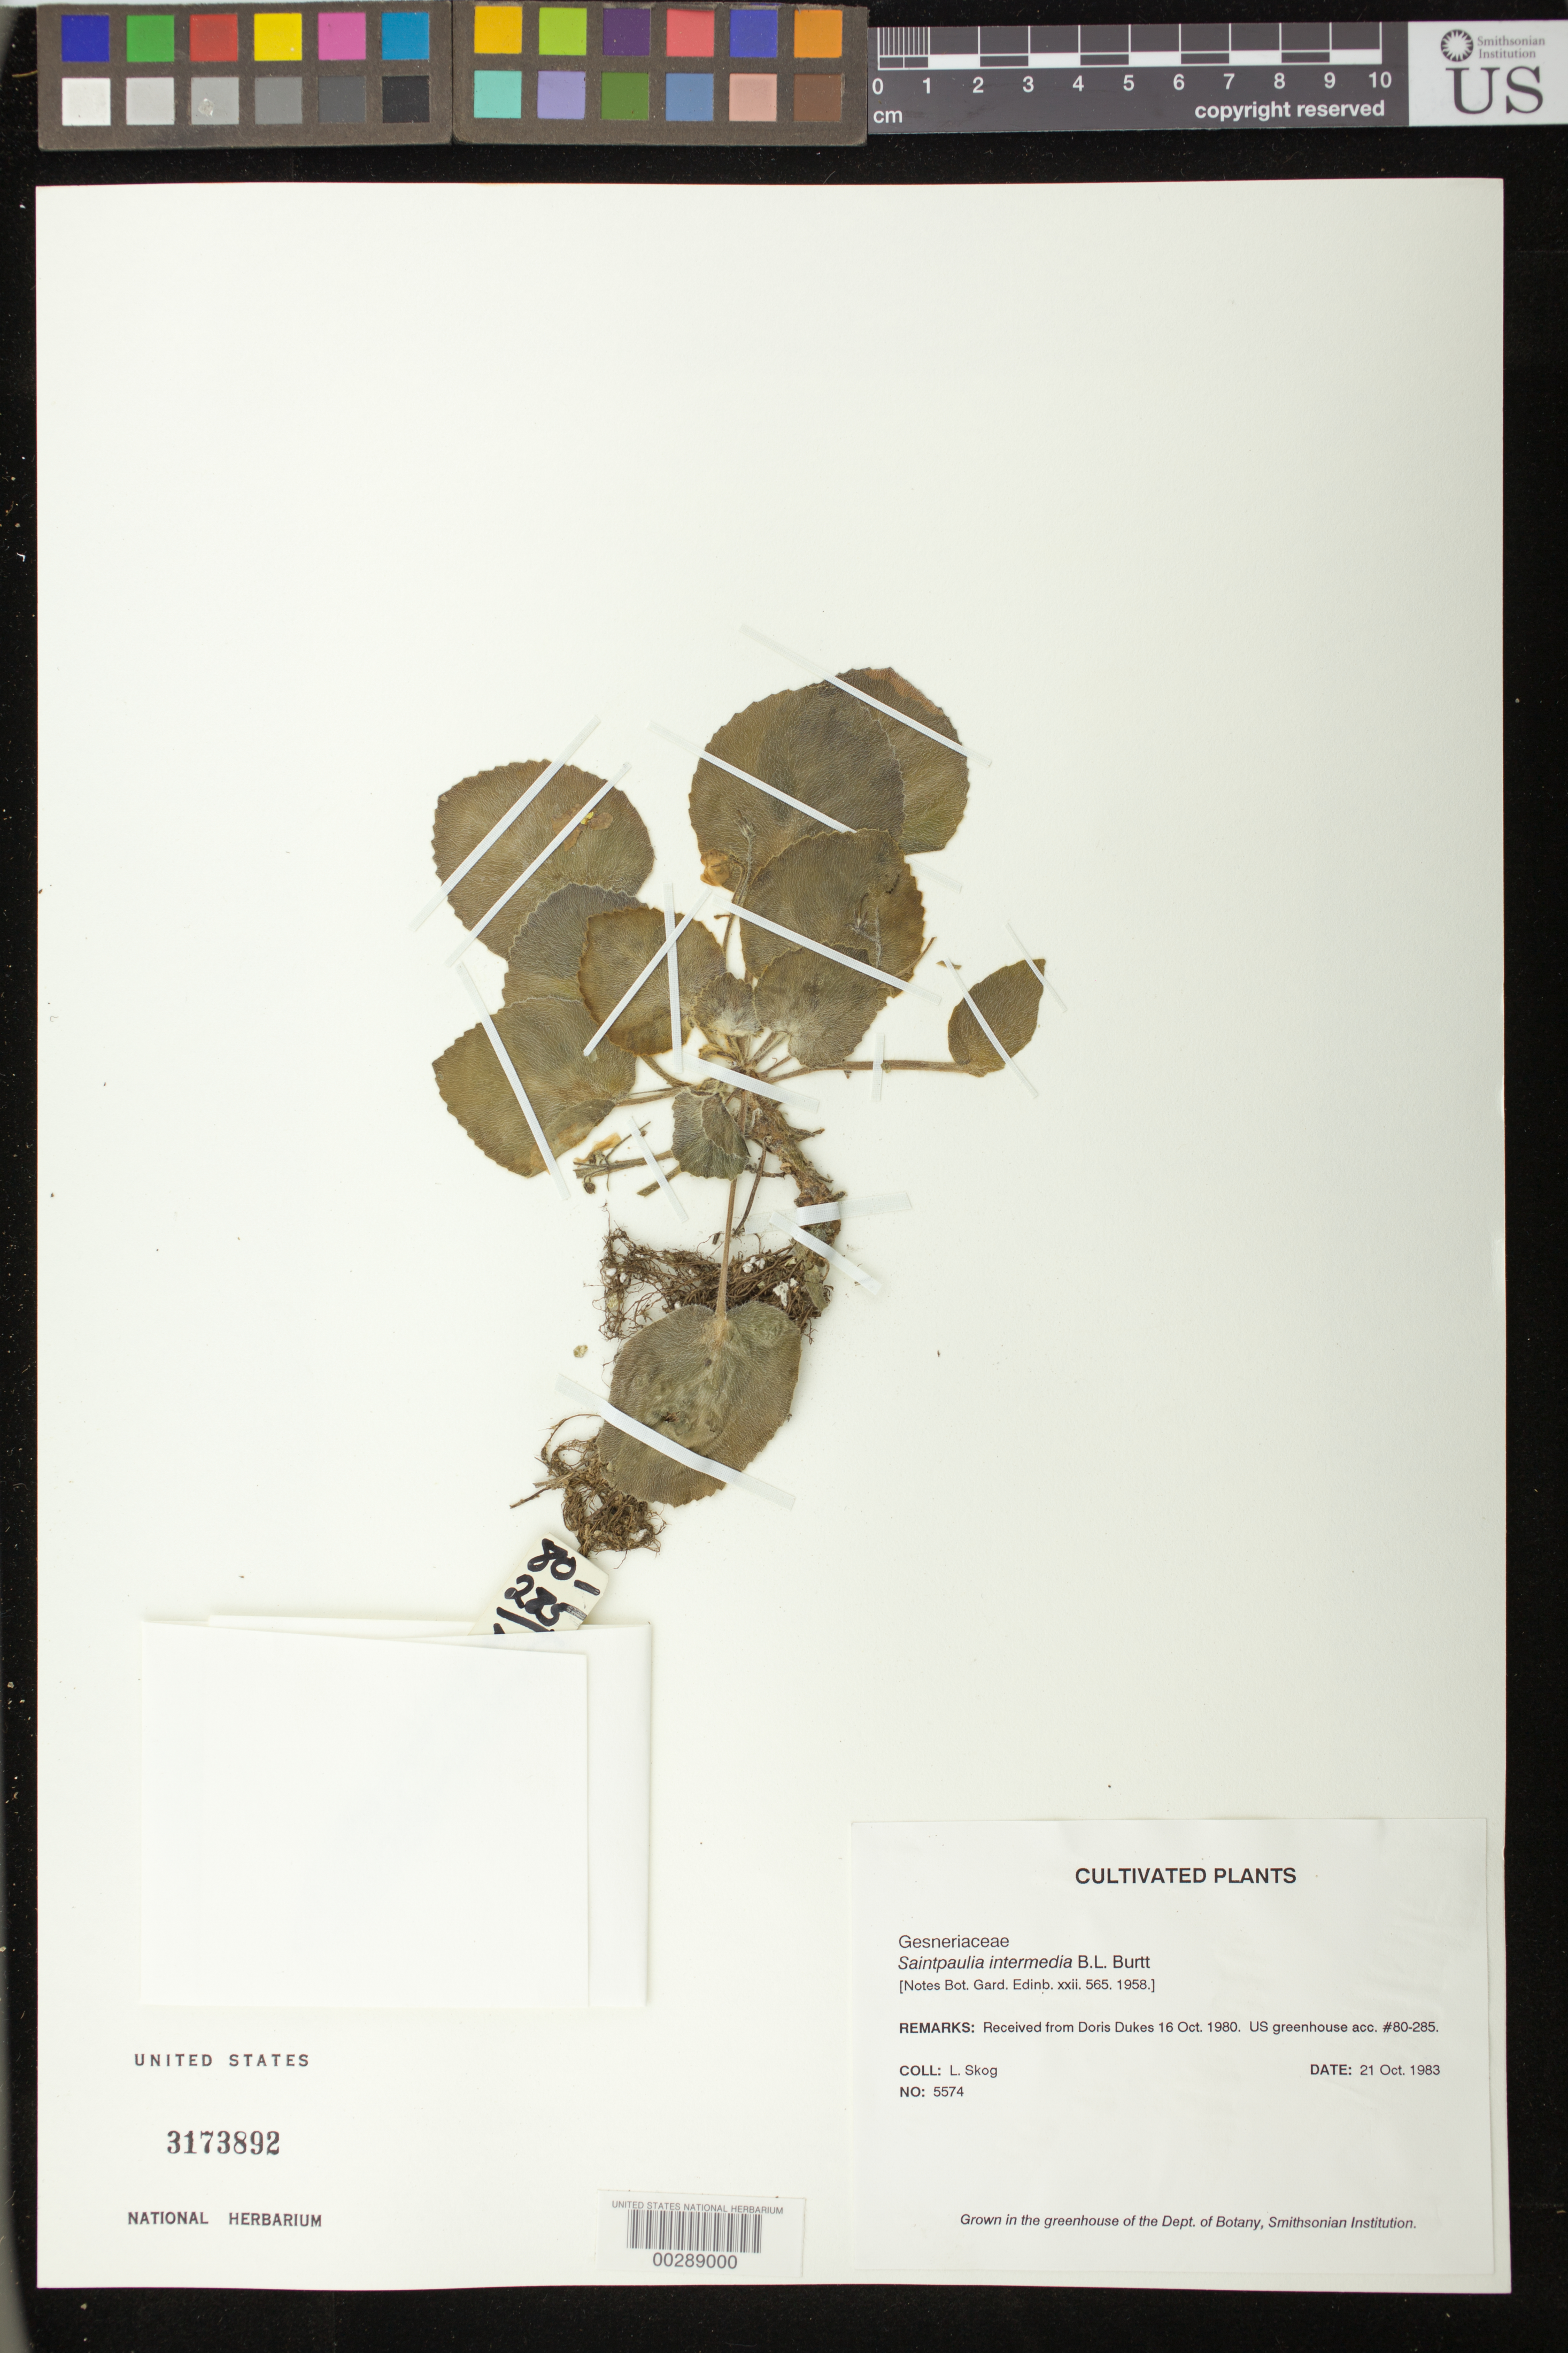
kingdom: Plantae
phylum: Tracheophyta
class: Magnoliopsida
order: Lamiales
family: Gesneriaceae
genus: Streptocarpus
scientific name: Streptocarpus ionanthus subsp. pendulus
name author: (B.L. Burtt) Christenh.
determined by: Skog, Laurence E.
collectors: L. E. Skog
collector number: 5574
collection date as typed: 21 Oct 1983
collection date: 1983-10-21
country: United States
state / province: District of Columbia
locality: Greenhouse of the Dept. Botany, Smithsonian Institution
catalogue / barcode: US 3173892